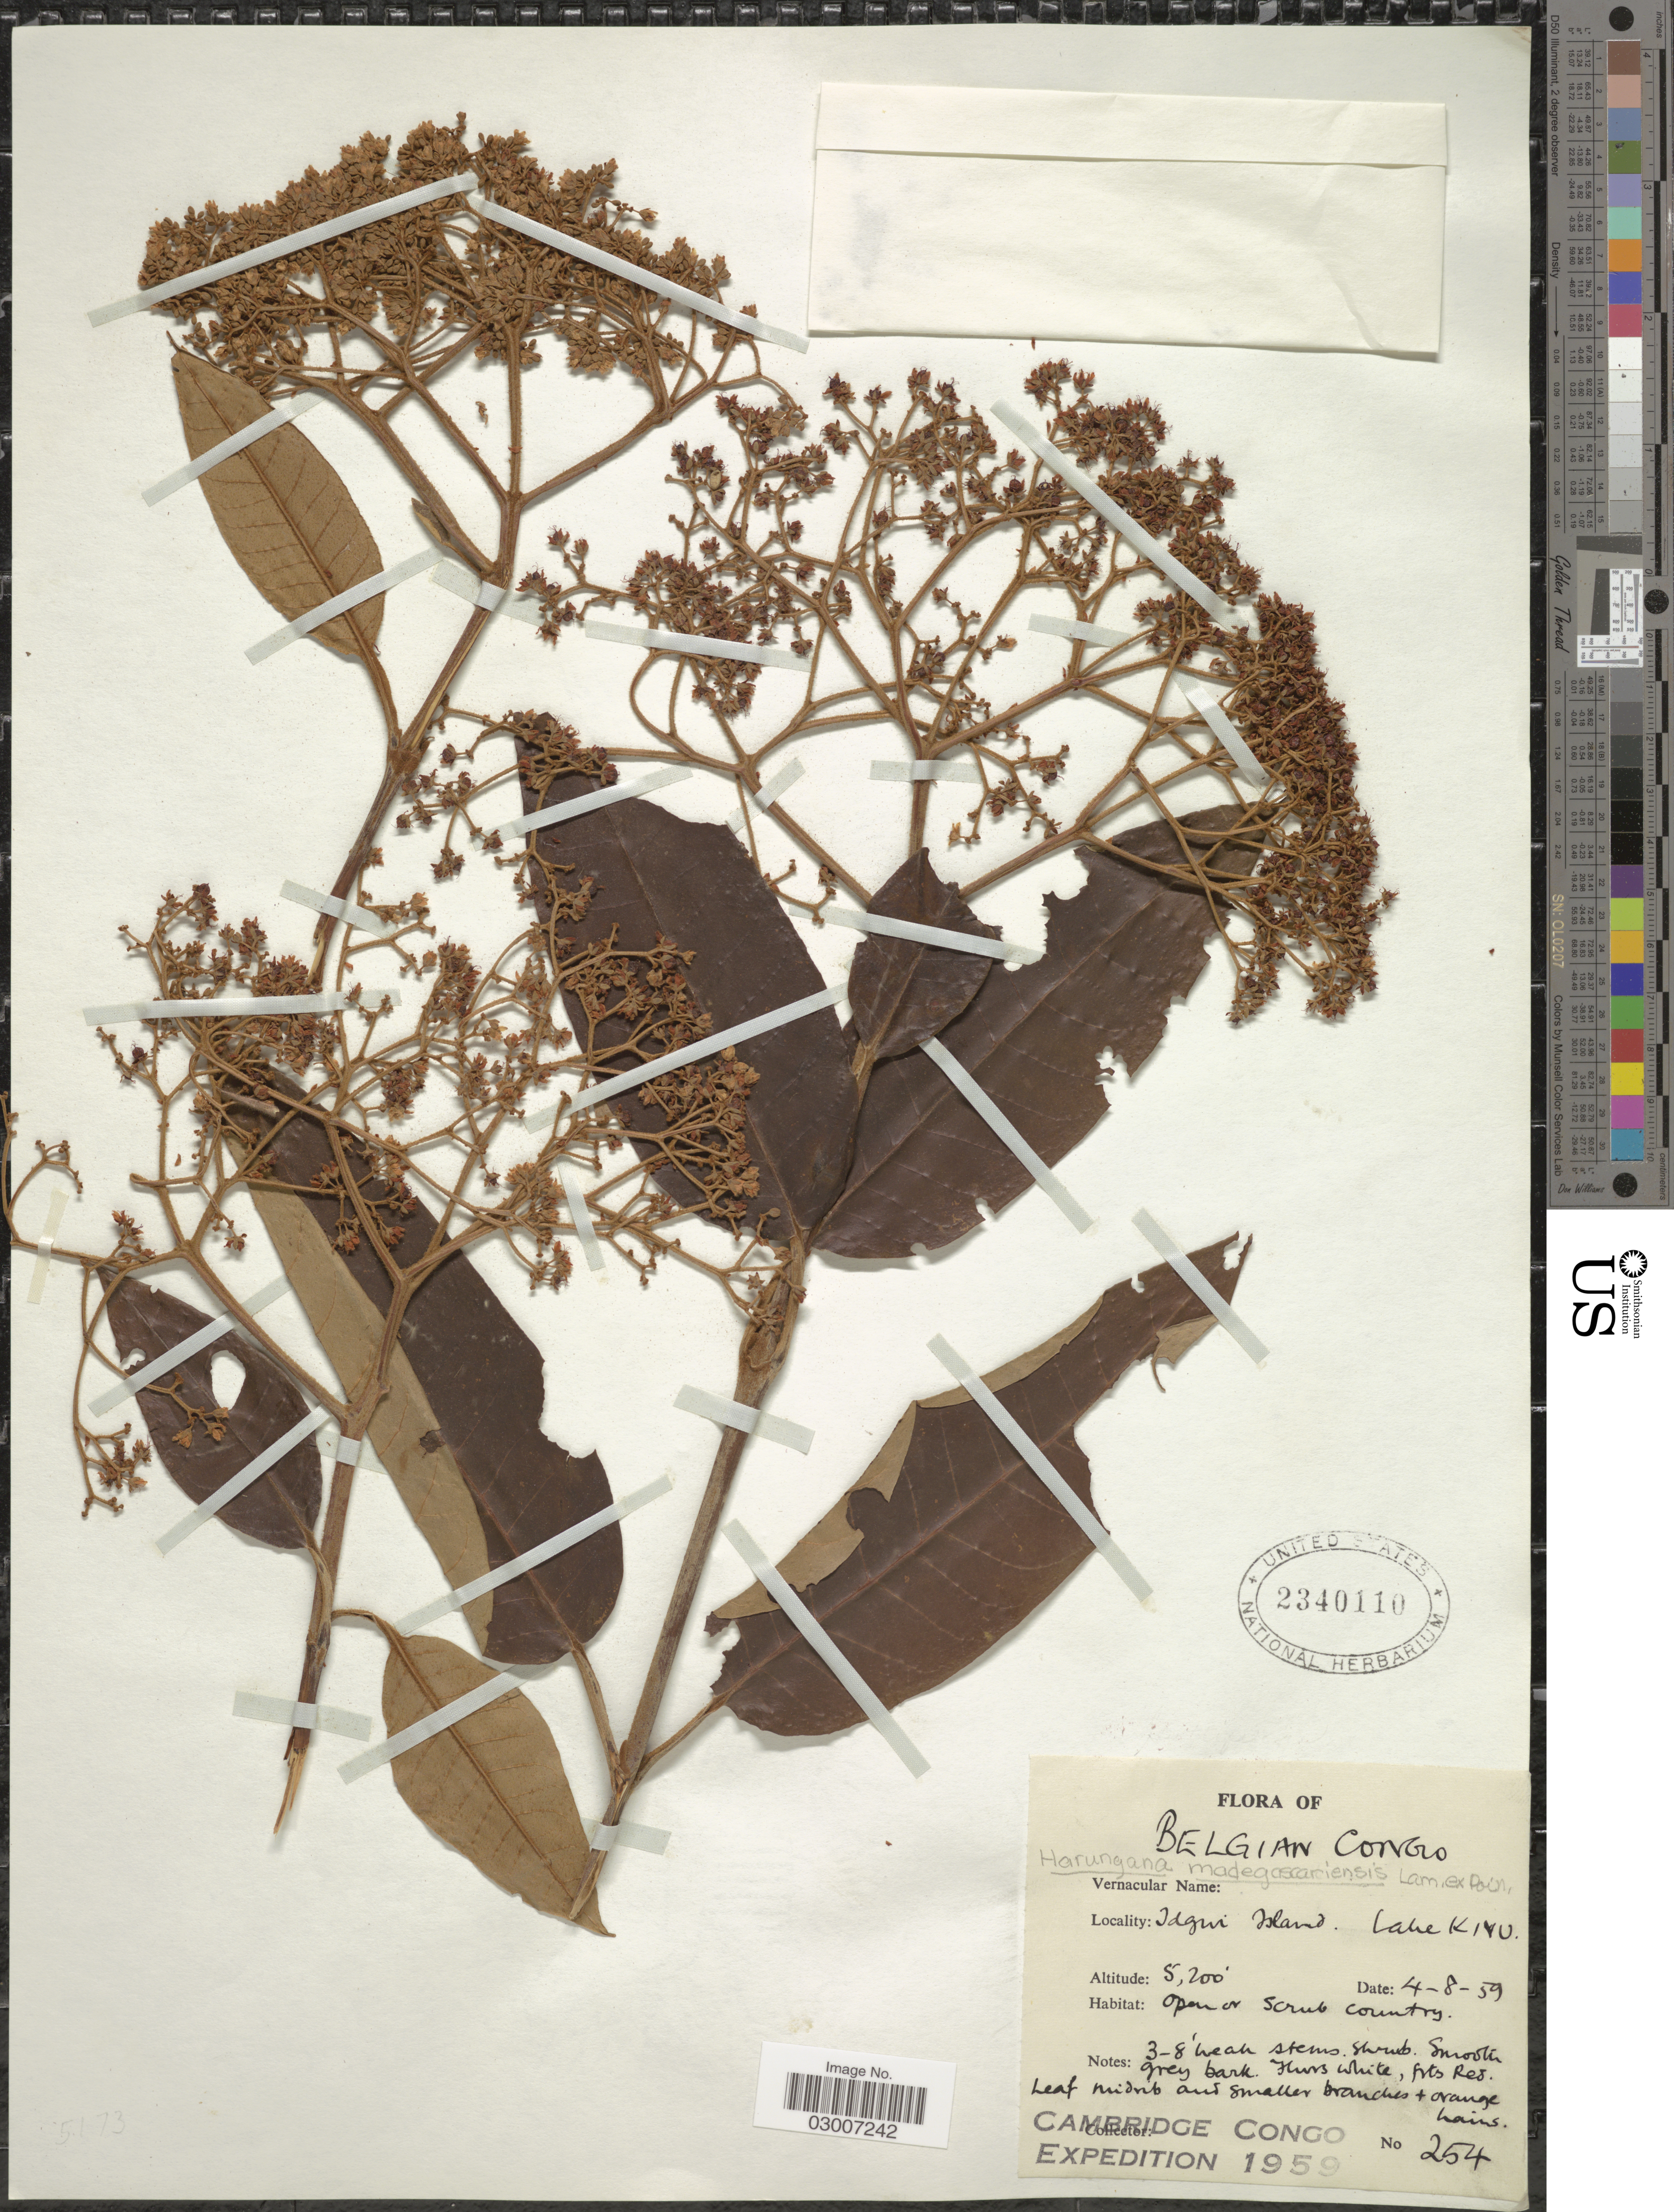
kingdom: Plantae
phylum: Tracheophyta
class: Magnoliopsida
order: Malpighiales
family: Hypericaceae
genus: Harungana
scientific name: Harungana madagascariensis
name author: Lam. ex Poir.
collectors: Cambridge Congo Expedition 1959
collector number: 254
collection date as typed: Transcribed d/m/y: 4/8/59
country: Congo, Democratic Republic of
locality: Idgwi Island.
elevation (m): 1585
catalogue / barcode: US 2340110